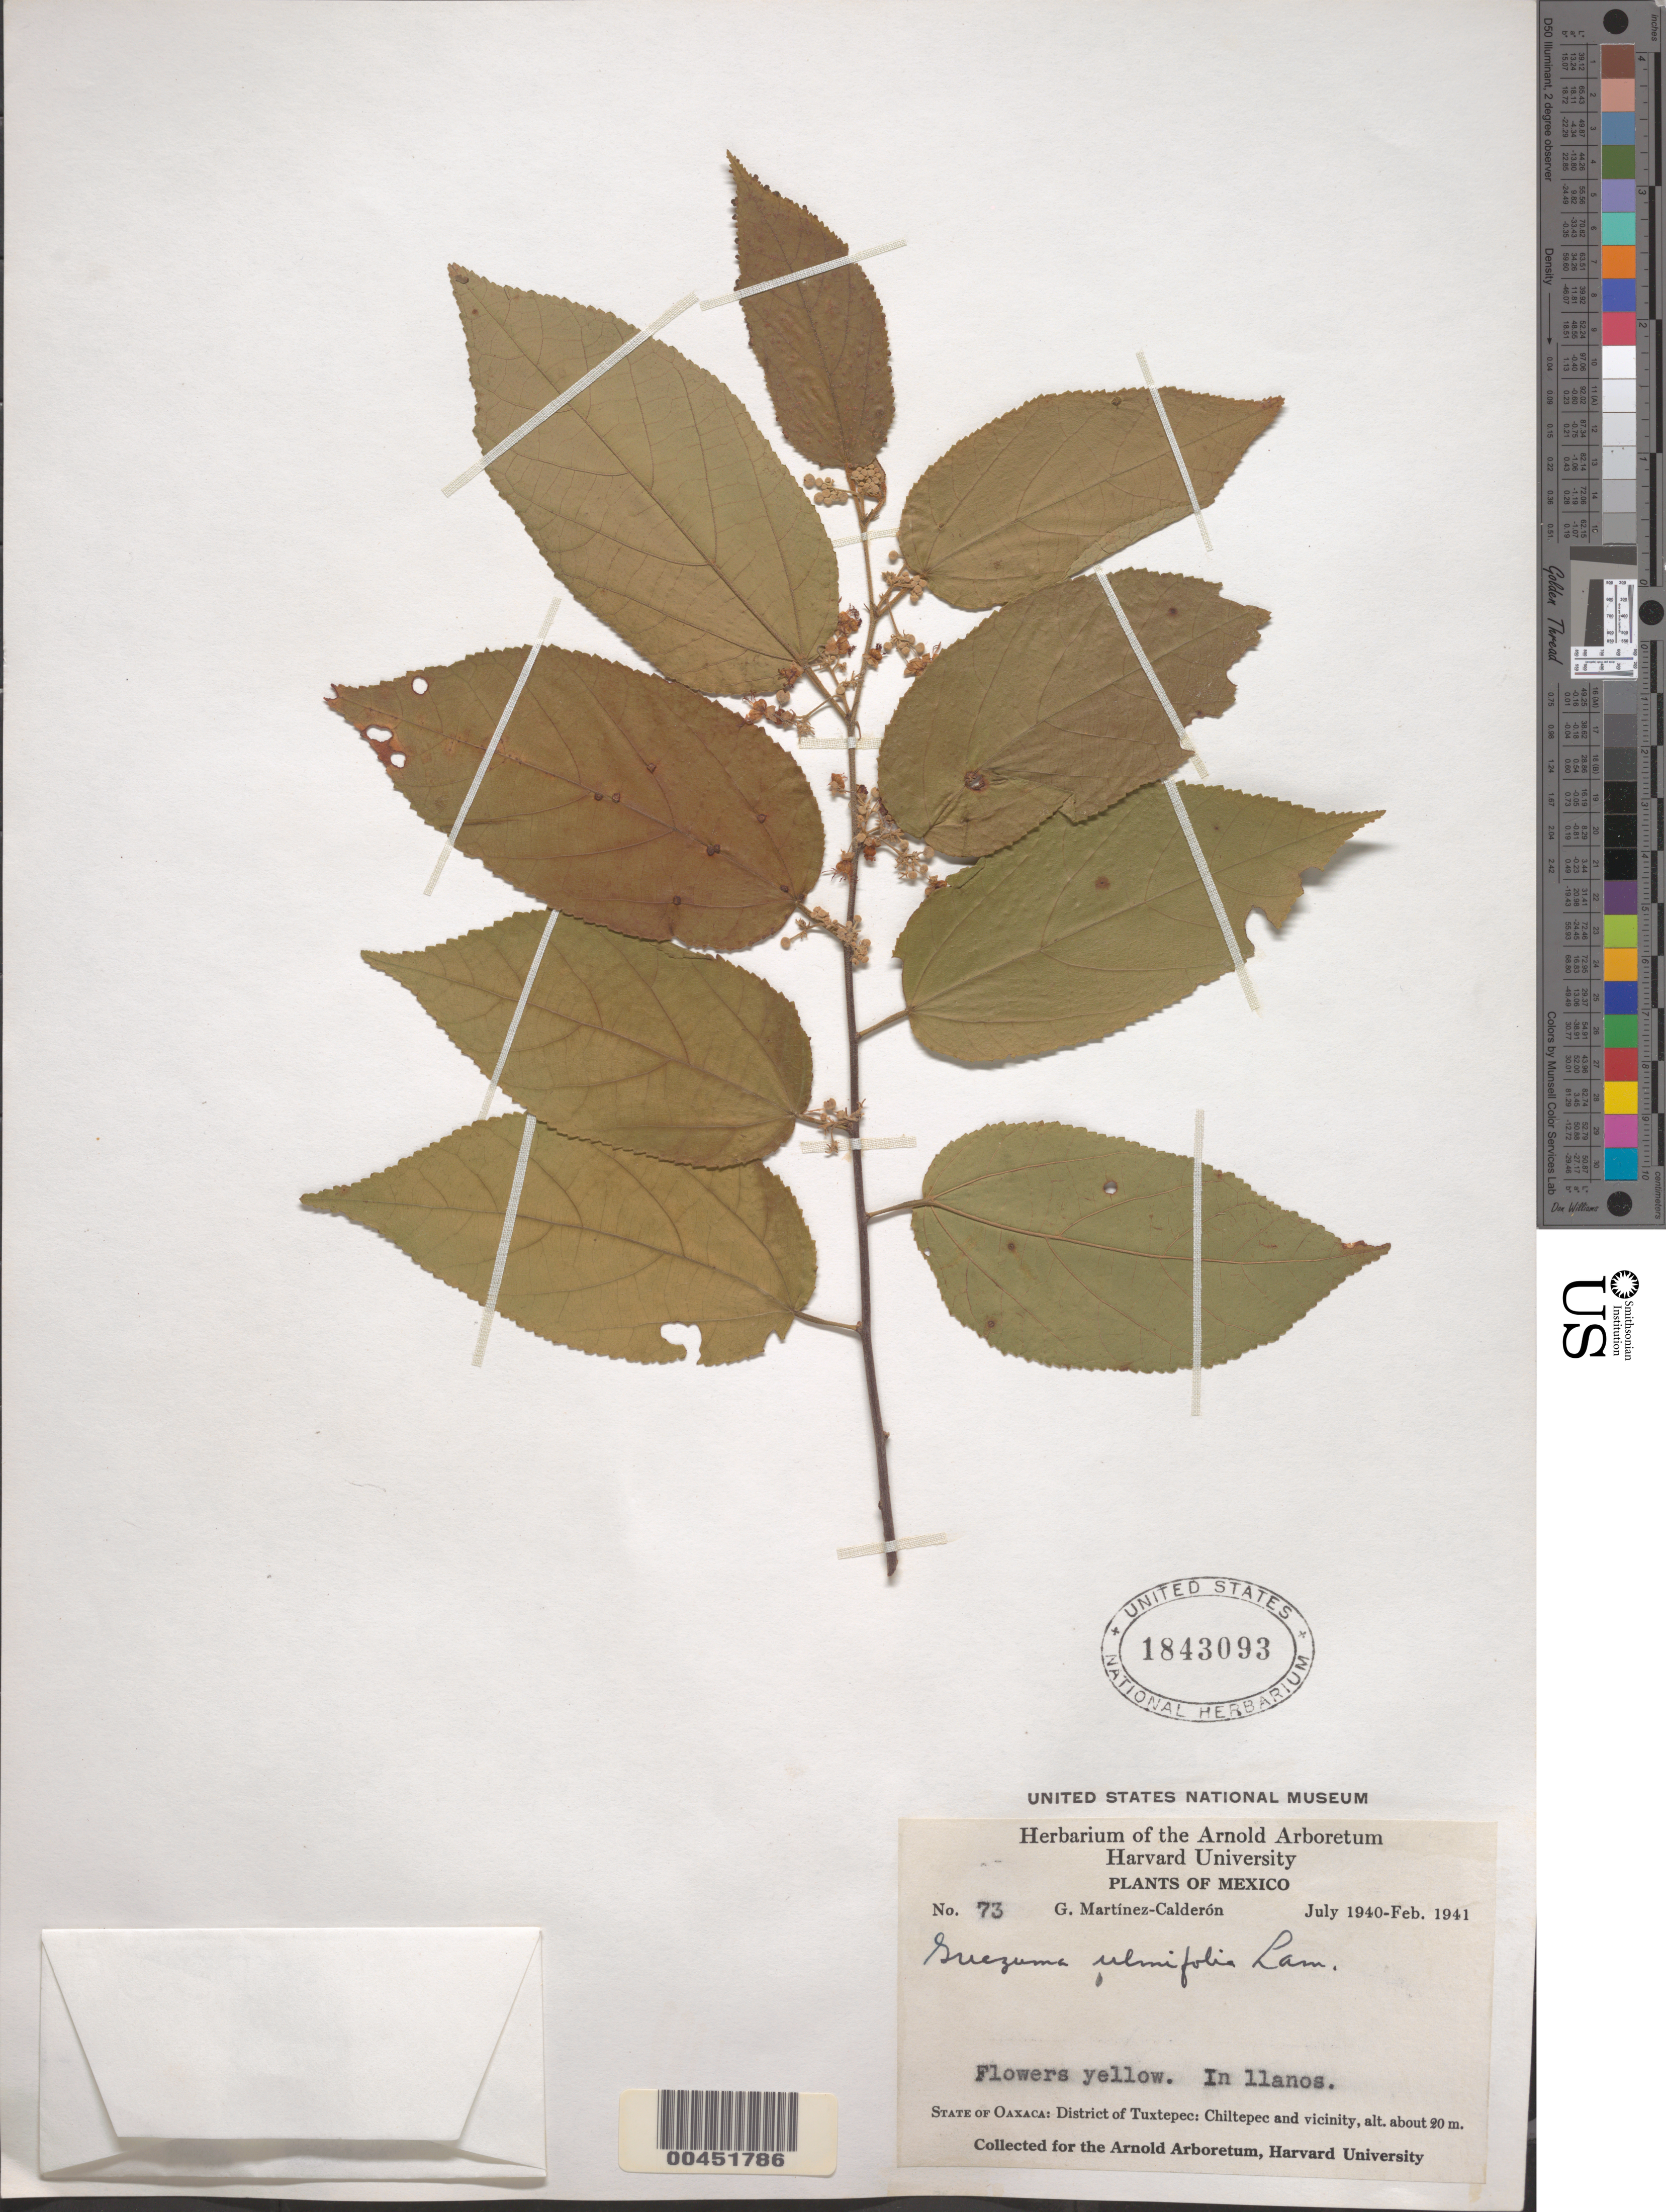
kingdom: Plantae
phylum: Tracheophyta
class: Magnoliopsida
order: Malvales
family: Malvaceae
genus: Guazuma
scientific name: Guazuma ulmifolia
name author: Lam.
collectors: G. Martínez Calderón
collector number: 73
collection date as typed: Jul 1940 to -- Feb 1941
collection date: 1940-07/1941-02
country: Mexico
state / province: Oaxaca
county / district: Tuxtepec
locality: Chiltepec and vicinity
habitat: In llanos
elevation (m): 20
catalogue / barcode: US 1843093